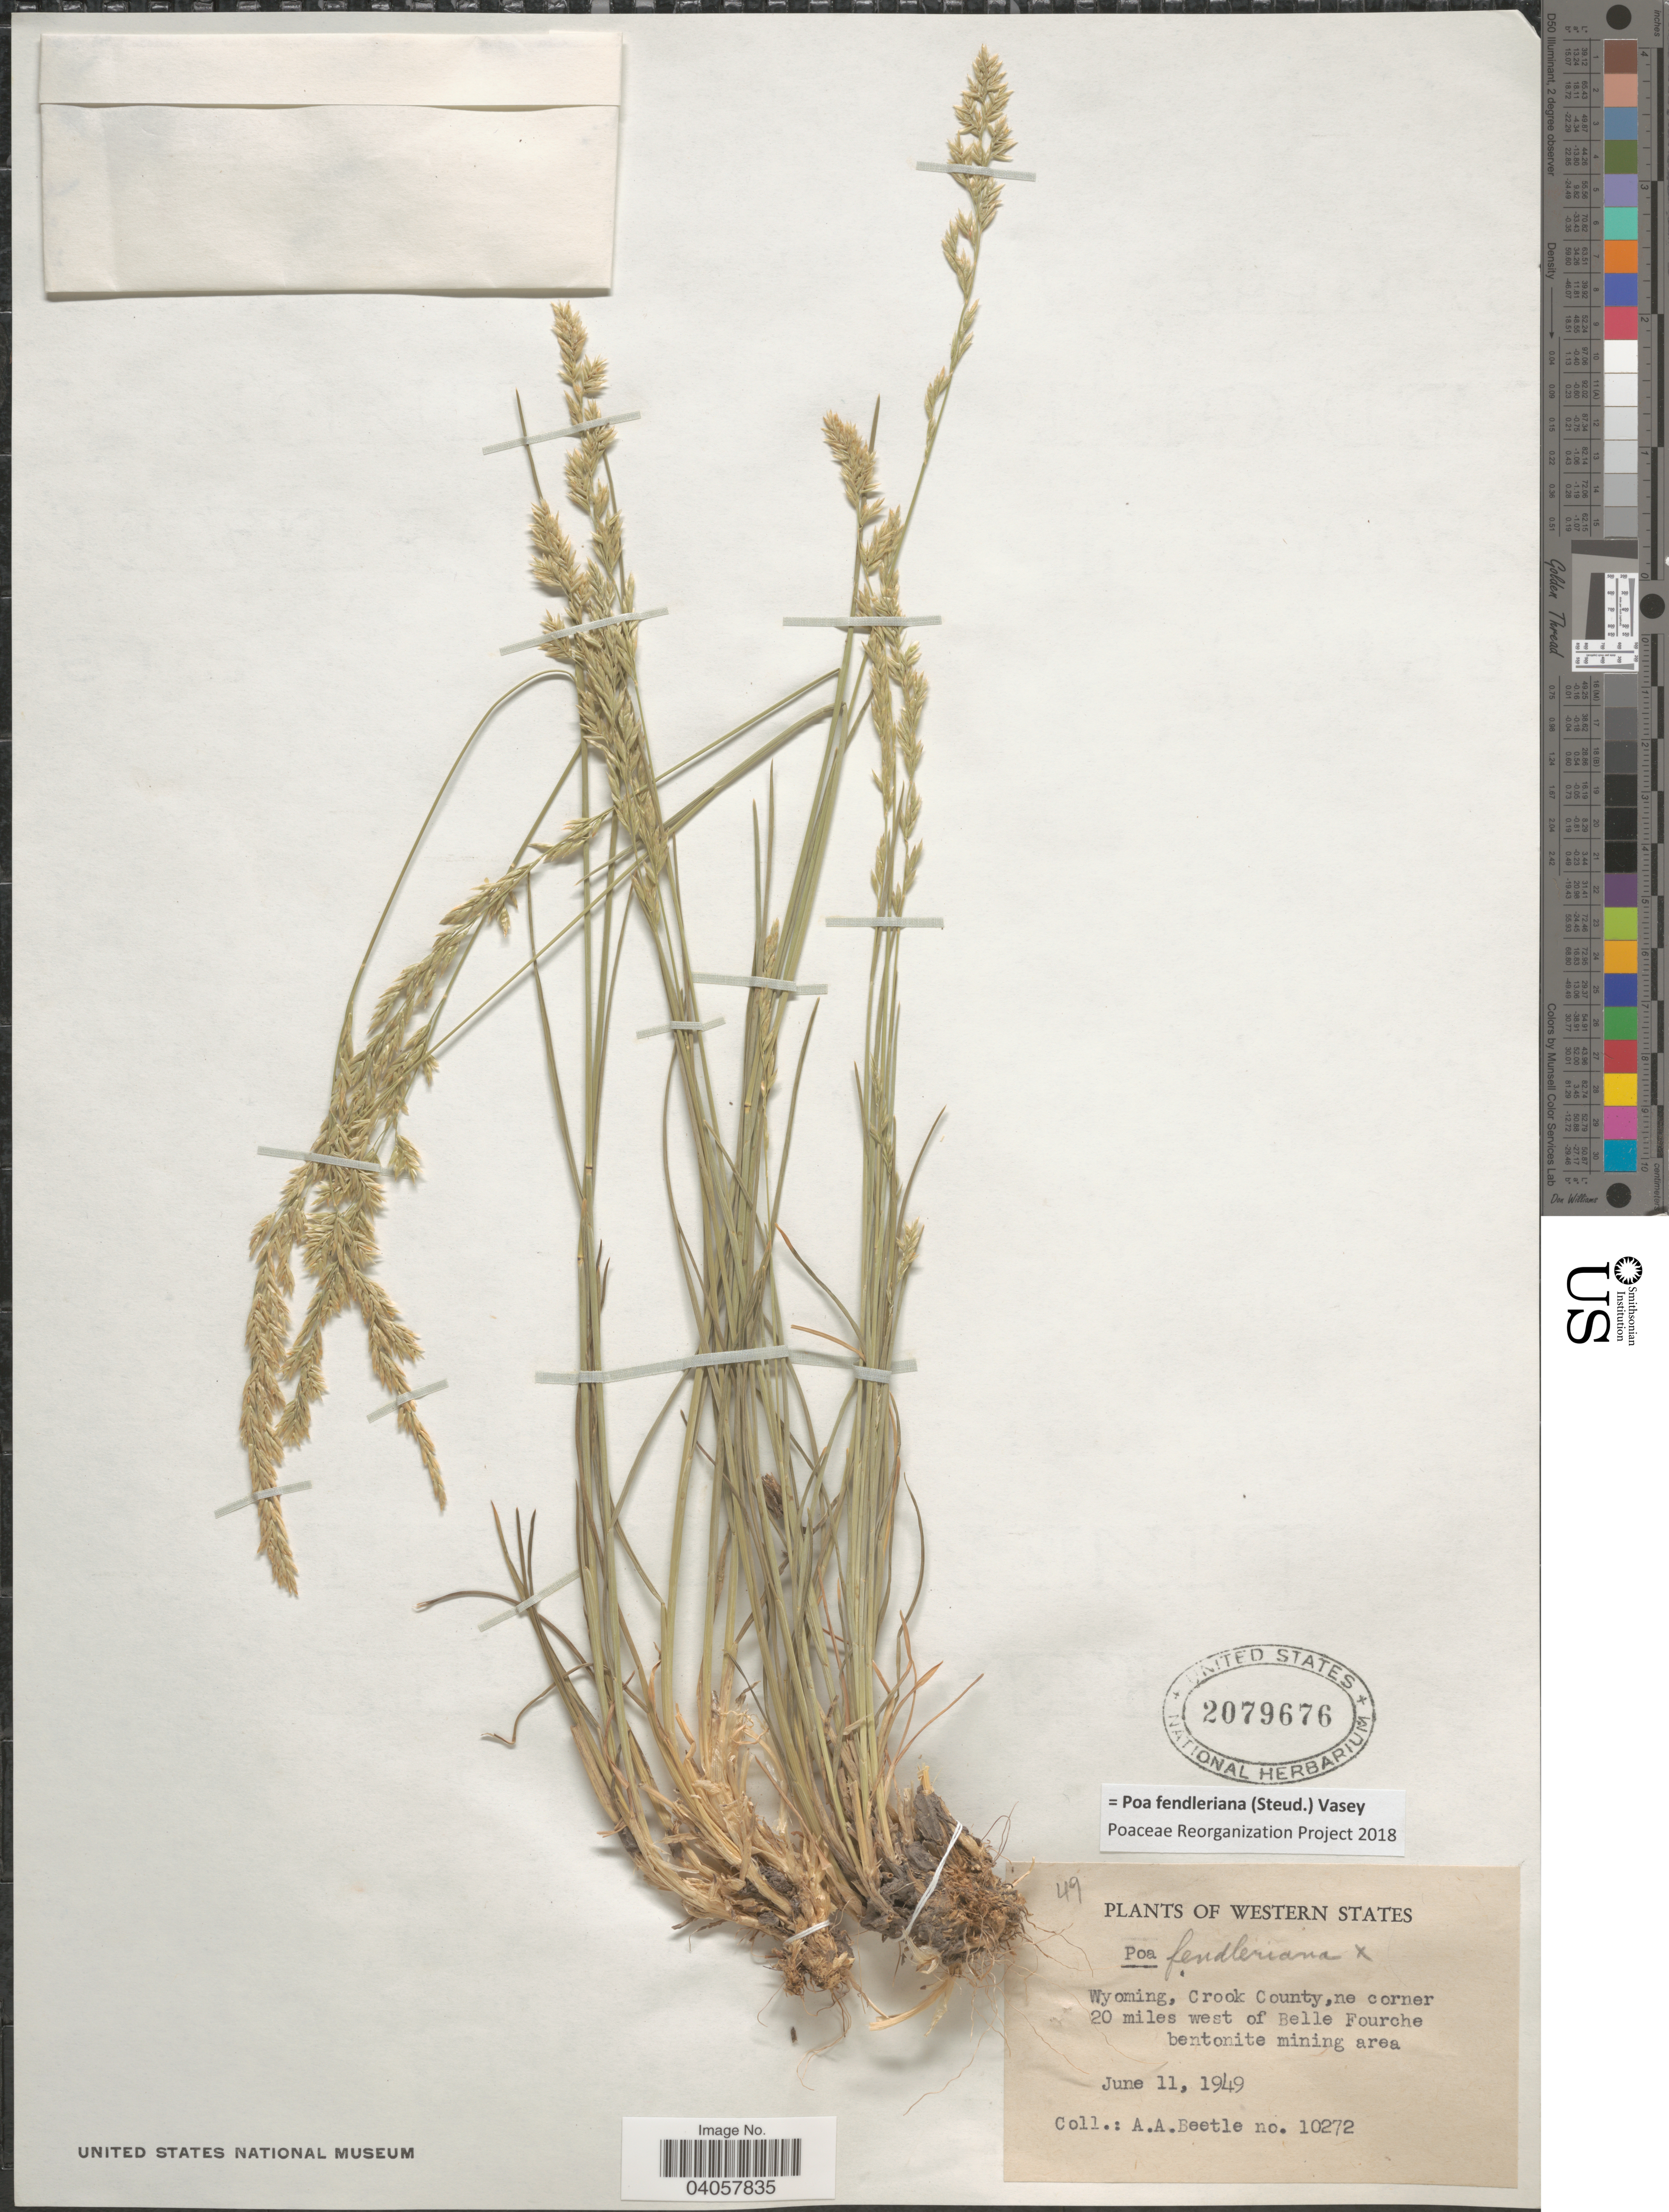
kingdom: Plantae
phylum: Tracheophyta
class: Liliopsida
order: Poales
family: Poaceae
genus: Poa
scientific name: Poa fendleriana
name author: (Steud.) Vasey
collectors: A. A. Beetle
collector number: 10272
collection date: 1949-06-11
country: United States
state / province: Wyoming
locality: Western States. Crook County, ne corner 20 miles west of Belle Fourche bentonite mining area.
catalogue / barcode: US 2079676